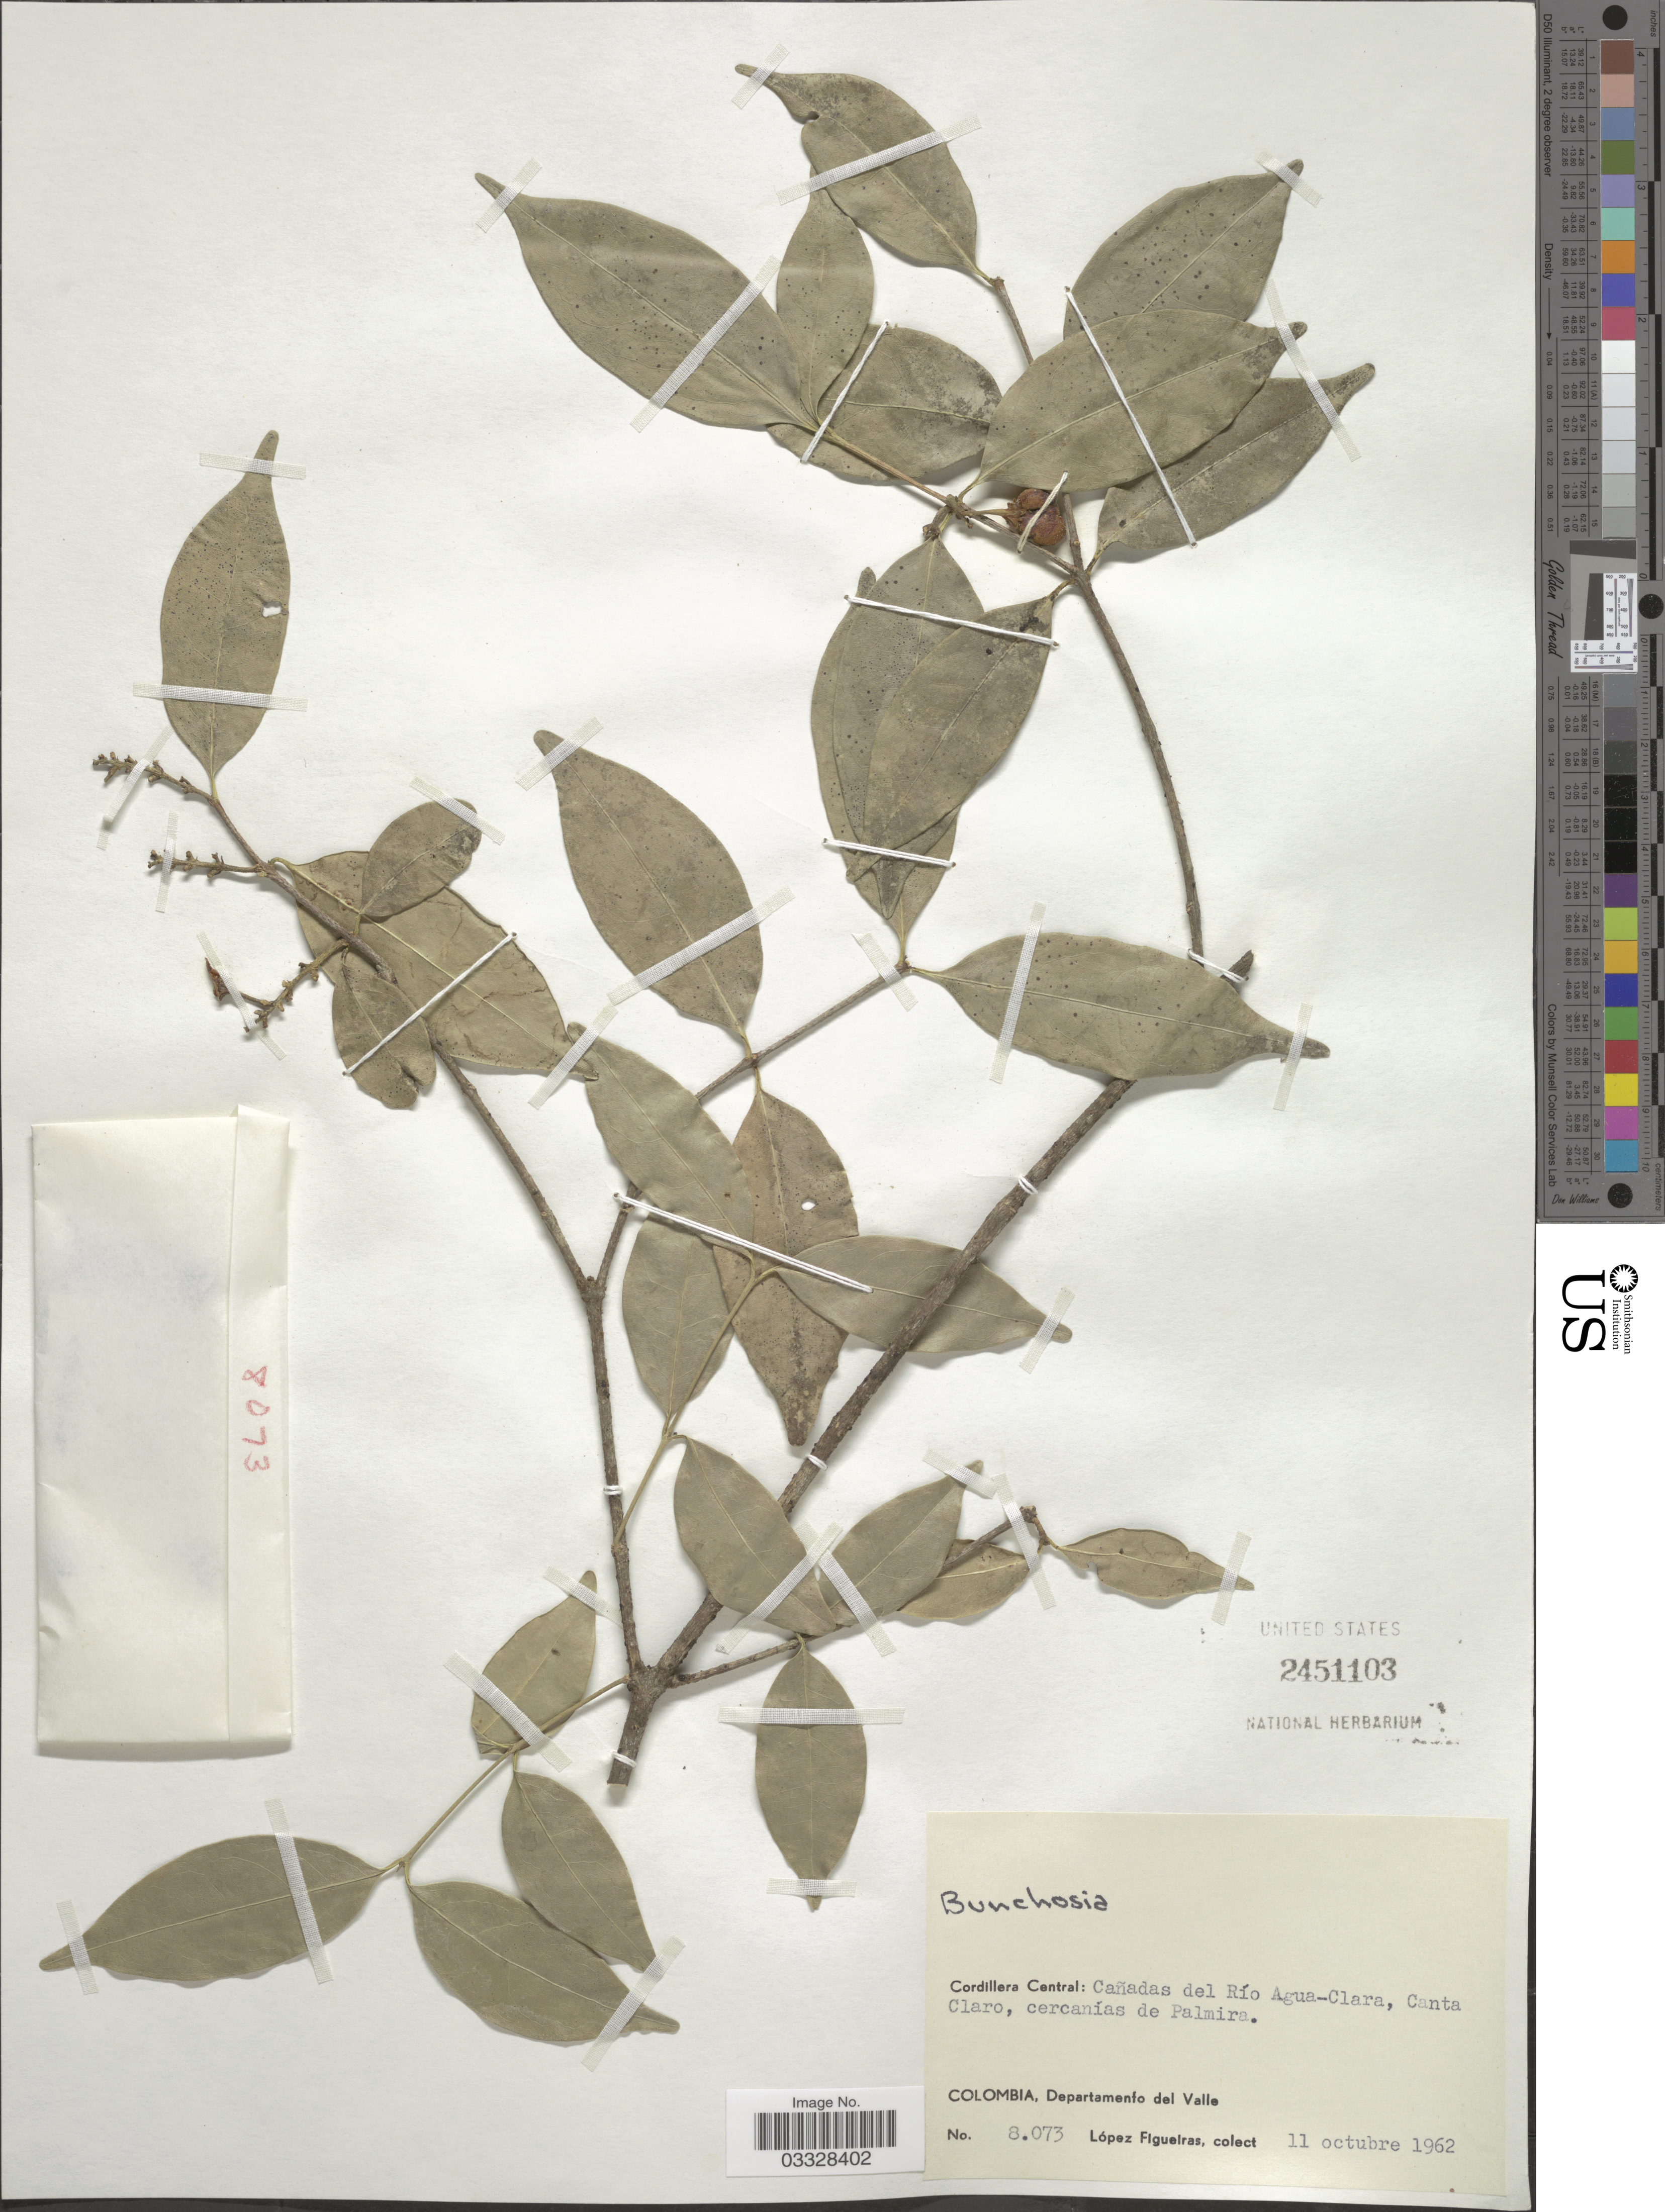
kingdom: Plantae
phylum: Tracheophyta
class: Magnoliopsida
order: Malpighiales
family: Malpighiaceae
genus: Bunchosia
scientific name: Bunchosia sp.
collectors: M. López Figueiras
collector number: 8073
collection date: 1962-10-11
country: Colombia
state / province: Valle del Cauca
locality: Cordillera Central: Cañadas del Río Agua-Clara, Canta Claro, cercanías de Palmira. Departamento del Valle.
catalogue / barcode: US 2451103